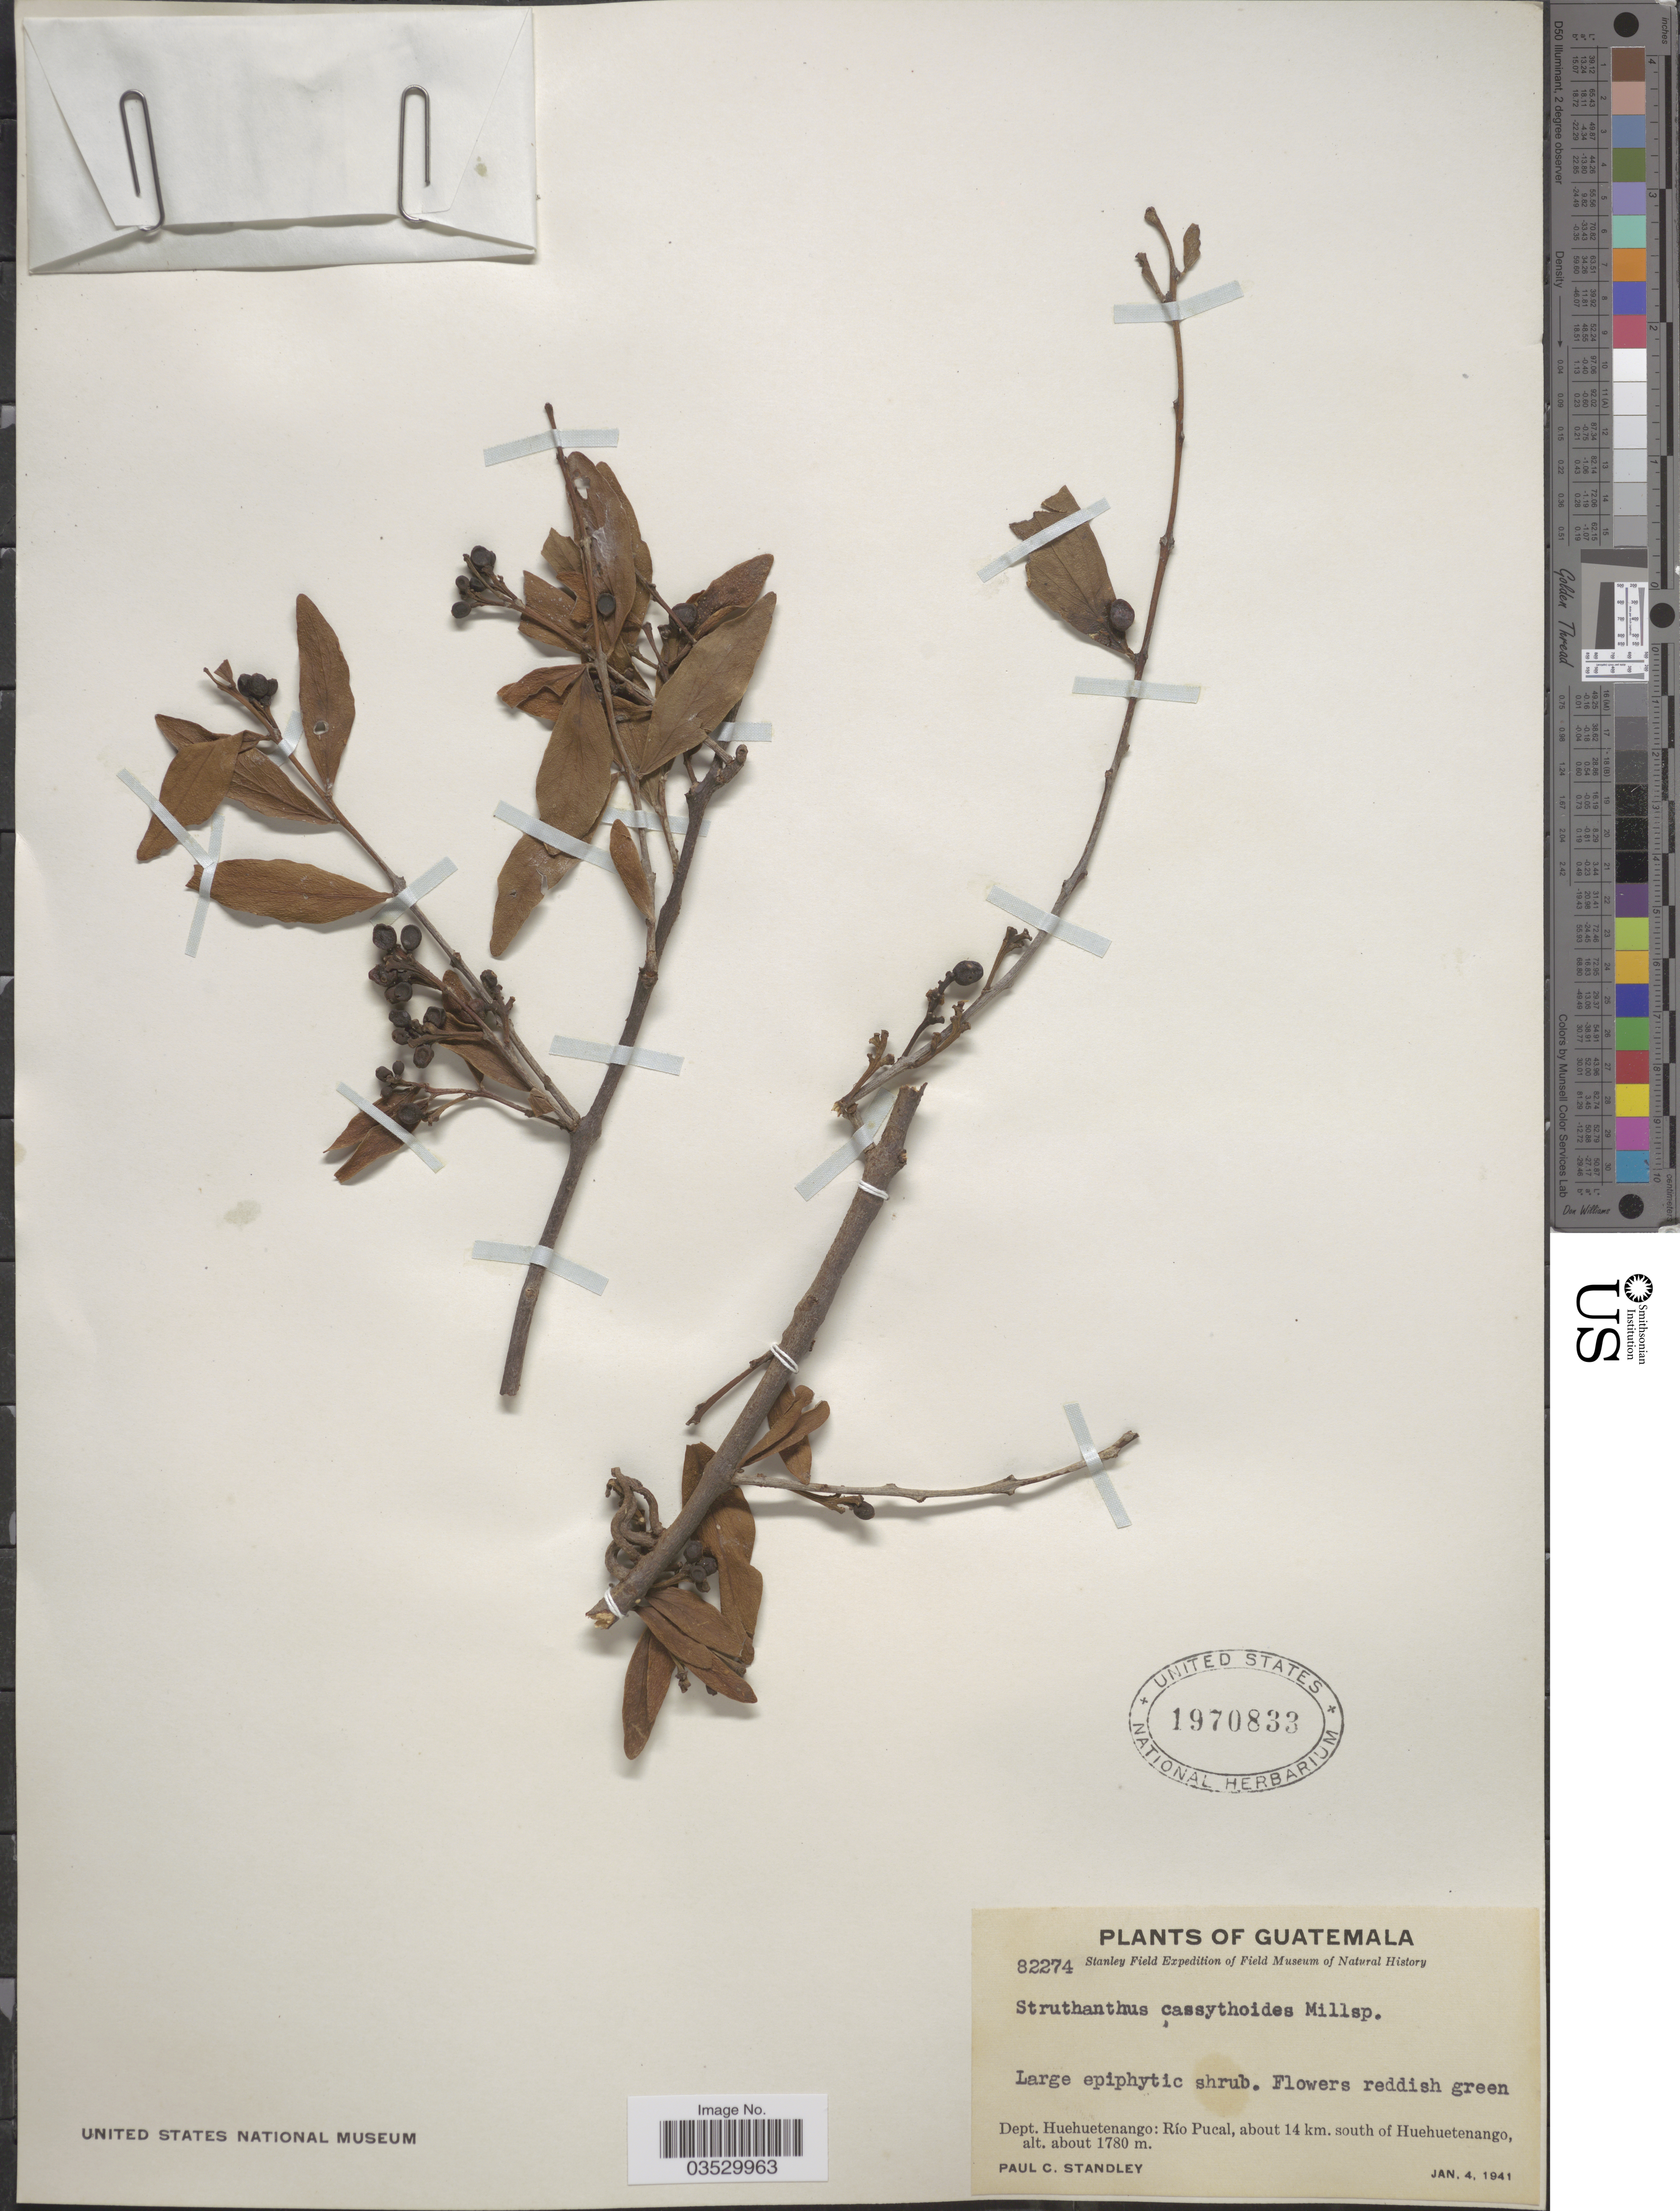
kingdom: Plantae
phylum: Tracheophyta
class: Magnoliopsida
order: Santalales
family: Loranthaceae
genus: Struthanthus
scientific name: Struthanthus cassythoides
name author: Standl.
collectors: P. C. Standley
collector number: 82274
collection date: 1941-01-04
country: Guatemala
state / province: Huehuetenango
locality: Dept. Huehuetenango: Río Pucal, about 14 km. south of Huehuetenango.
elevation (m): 1780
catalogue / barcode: US 1970833